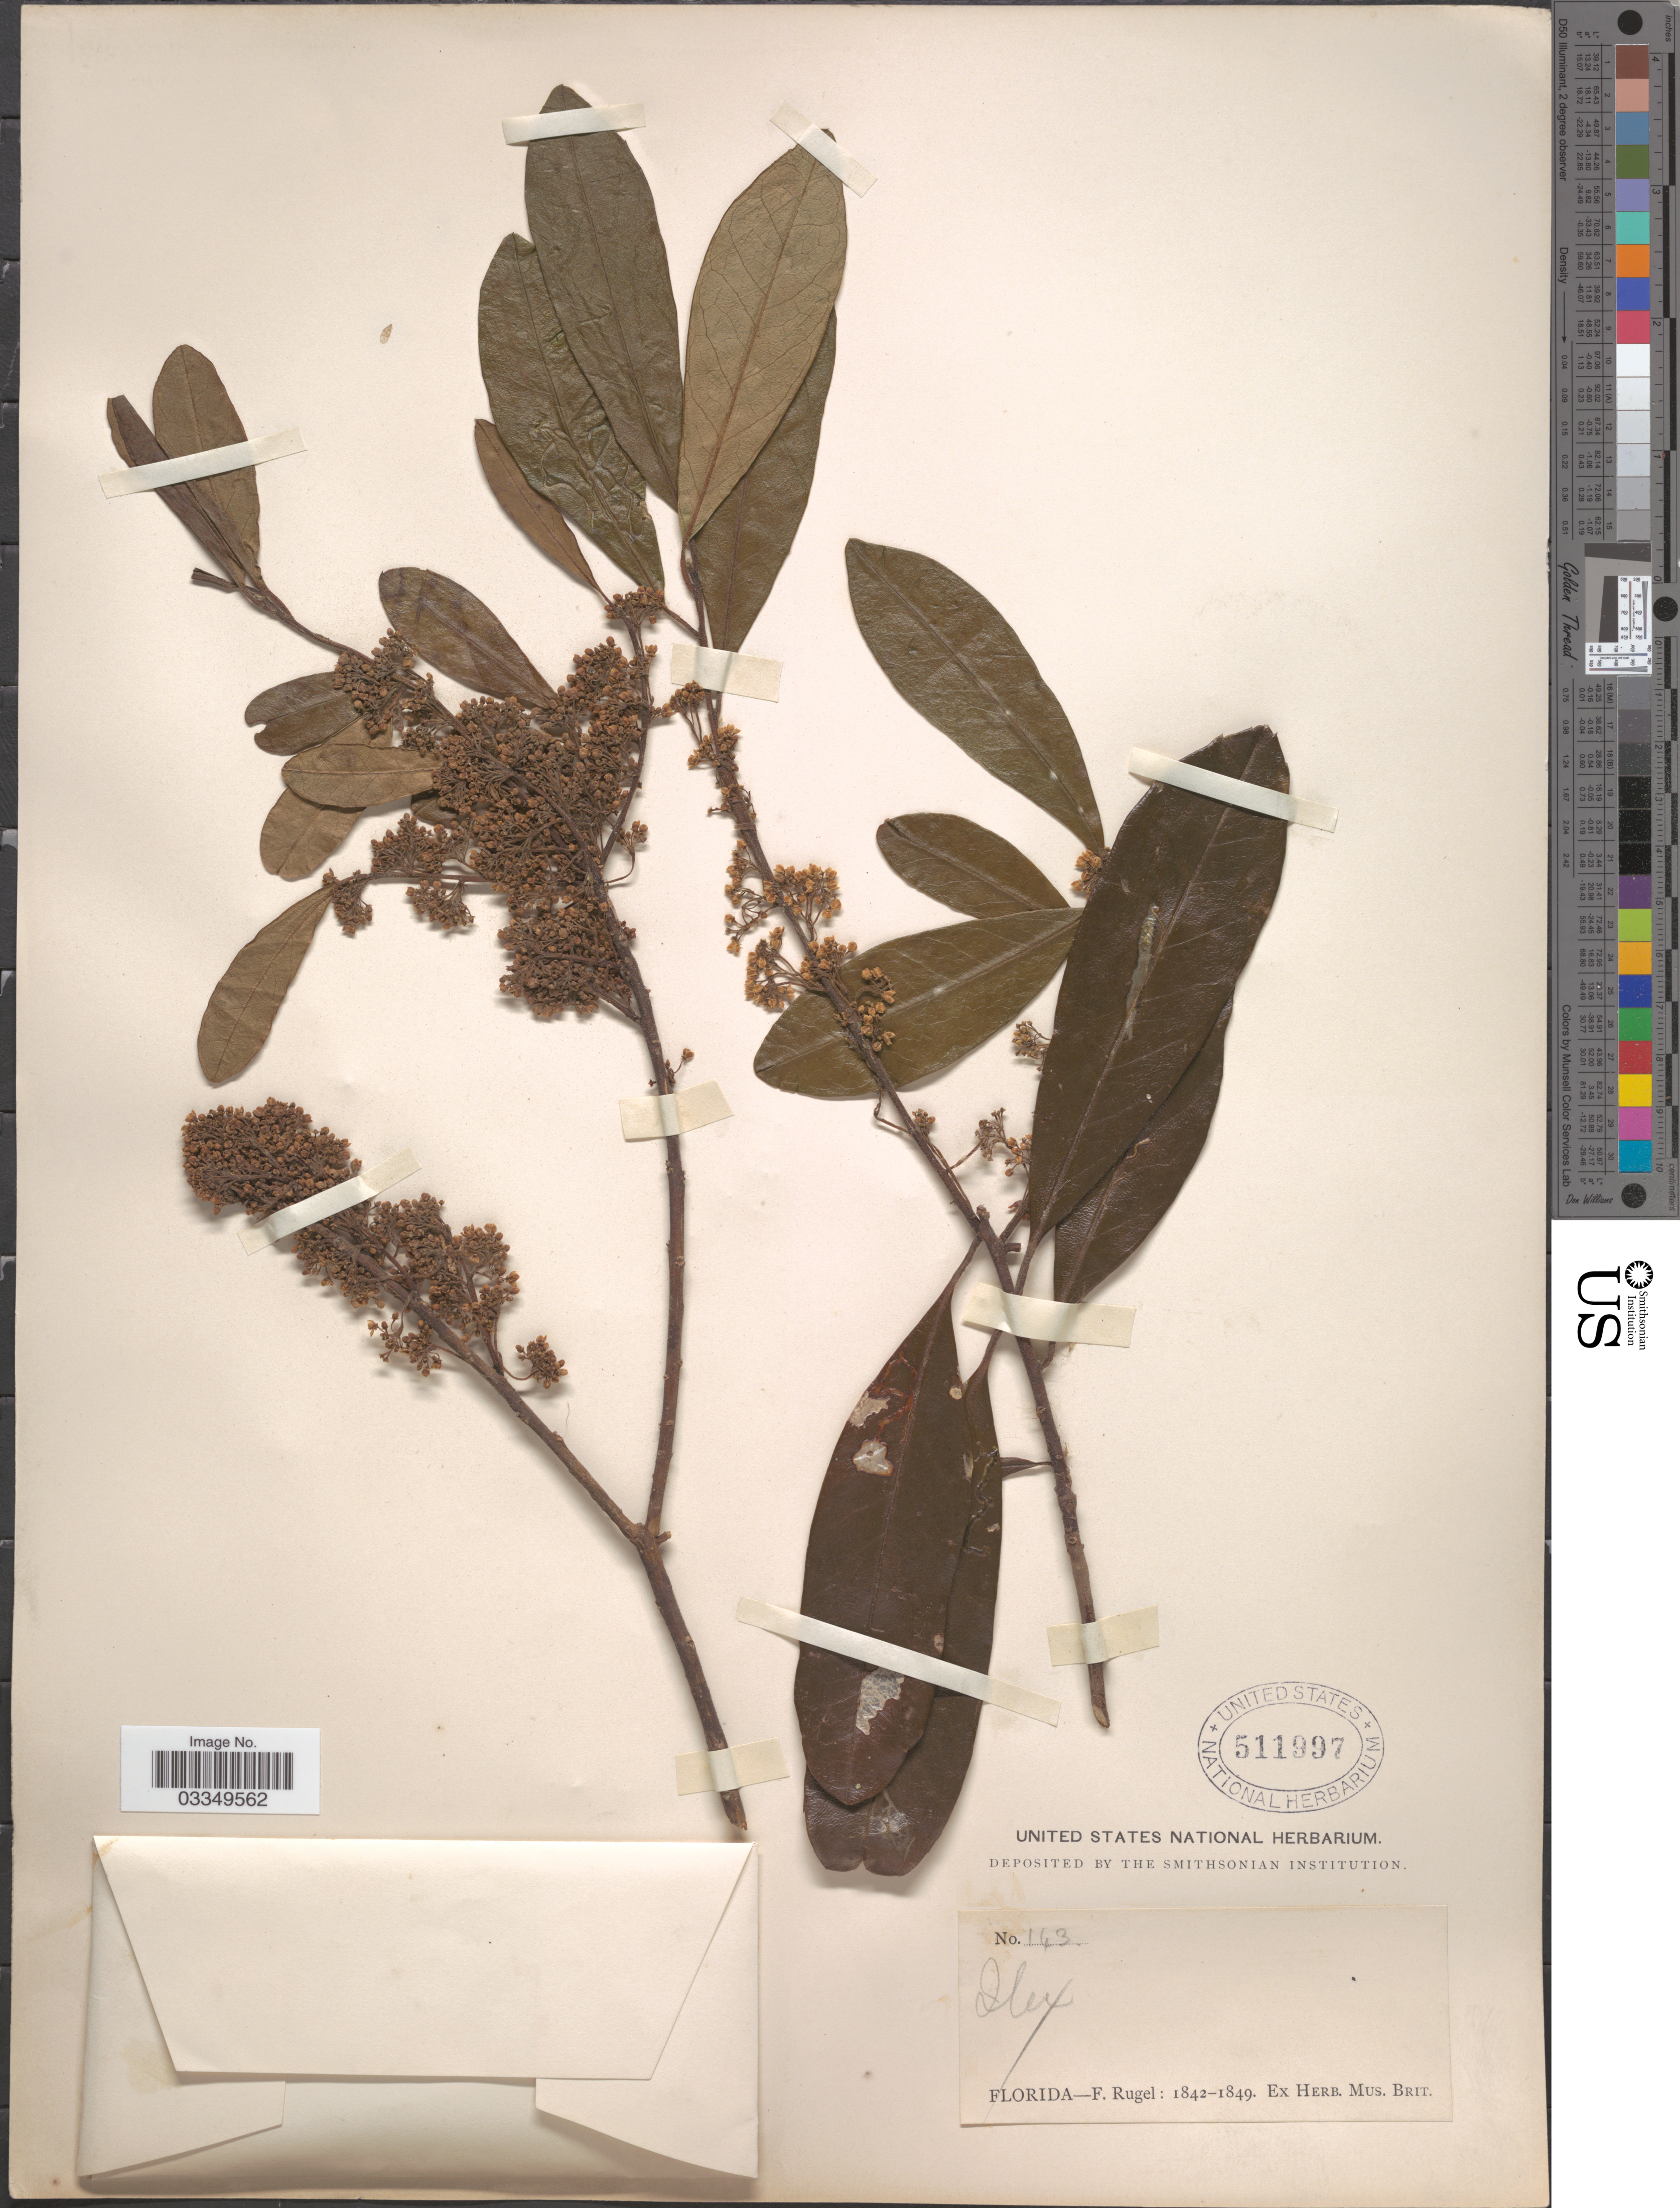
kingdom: Plantae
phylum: Tracheophyta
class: Magnoliopsida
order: Aquifoliales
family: Aquifoliaceae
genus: Ilex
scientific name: Ilex cassine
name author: L.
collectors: F. Rugel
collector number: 143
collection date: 1842/1849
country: United States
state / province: Florida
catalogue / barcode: US 511997